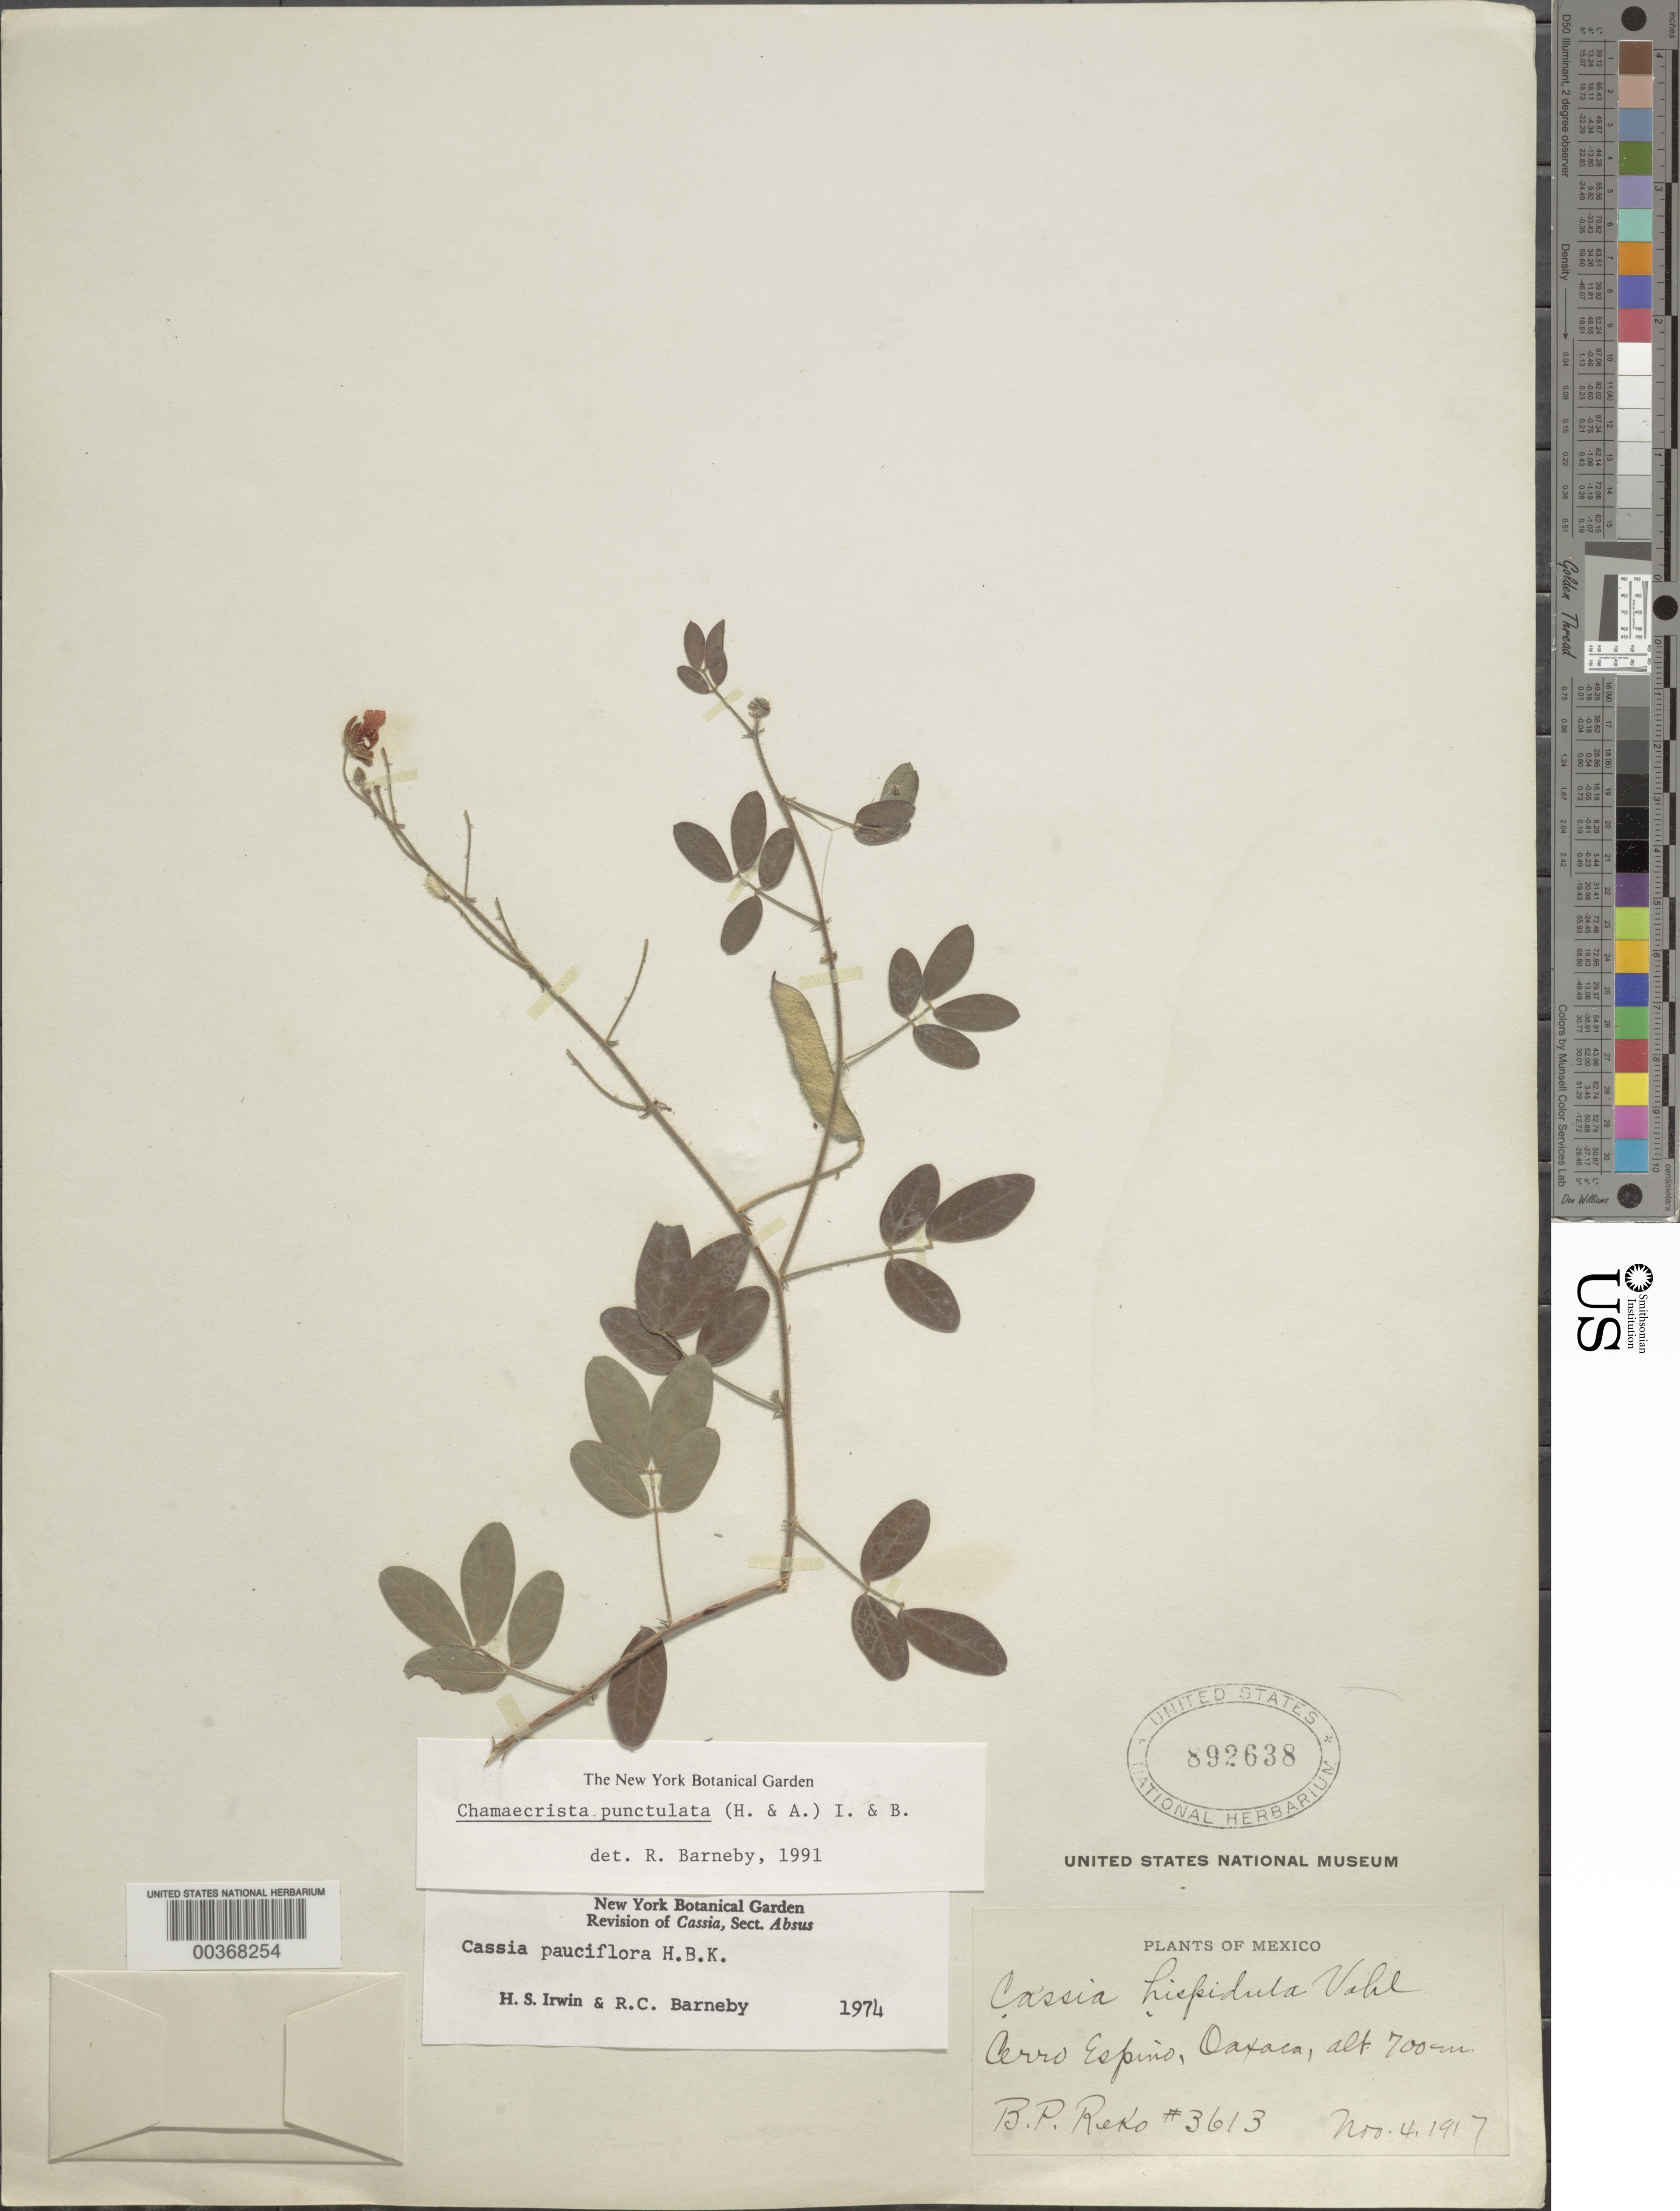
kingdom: Plantae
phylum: Tracheophyta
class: Magnoliopsida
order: Fabales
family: Fabaceae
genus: Chamaecrista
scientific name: Chamaecrista punctulata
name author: (Hook. & Arn.) H.S. Irwin & Barneby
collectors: B. P. Reko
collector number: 3613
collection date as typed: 04 Nov 1917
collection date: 1917-11-04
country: Mexico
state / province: México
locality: Cerro Espino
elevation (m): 700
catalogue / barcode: US 892638